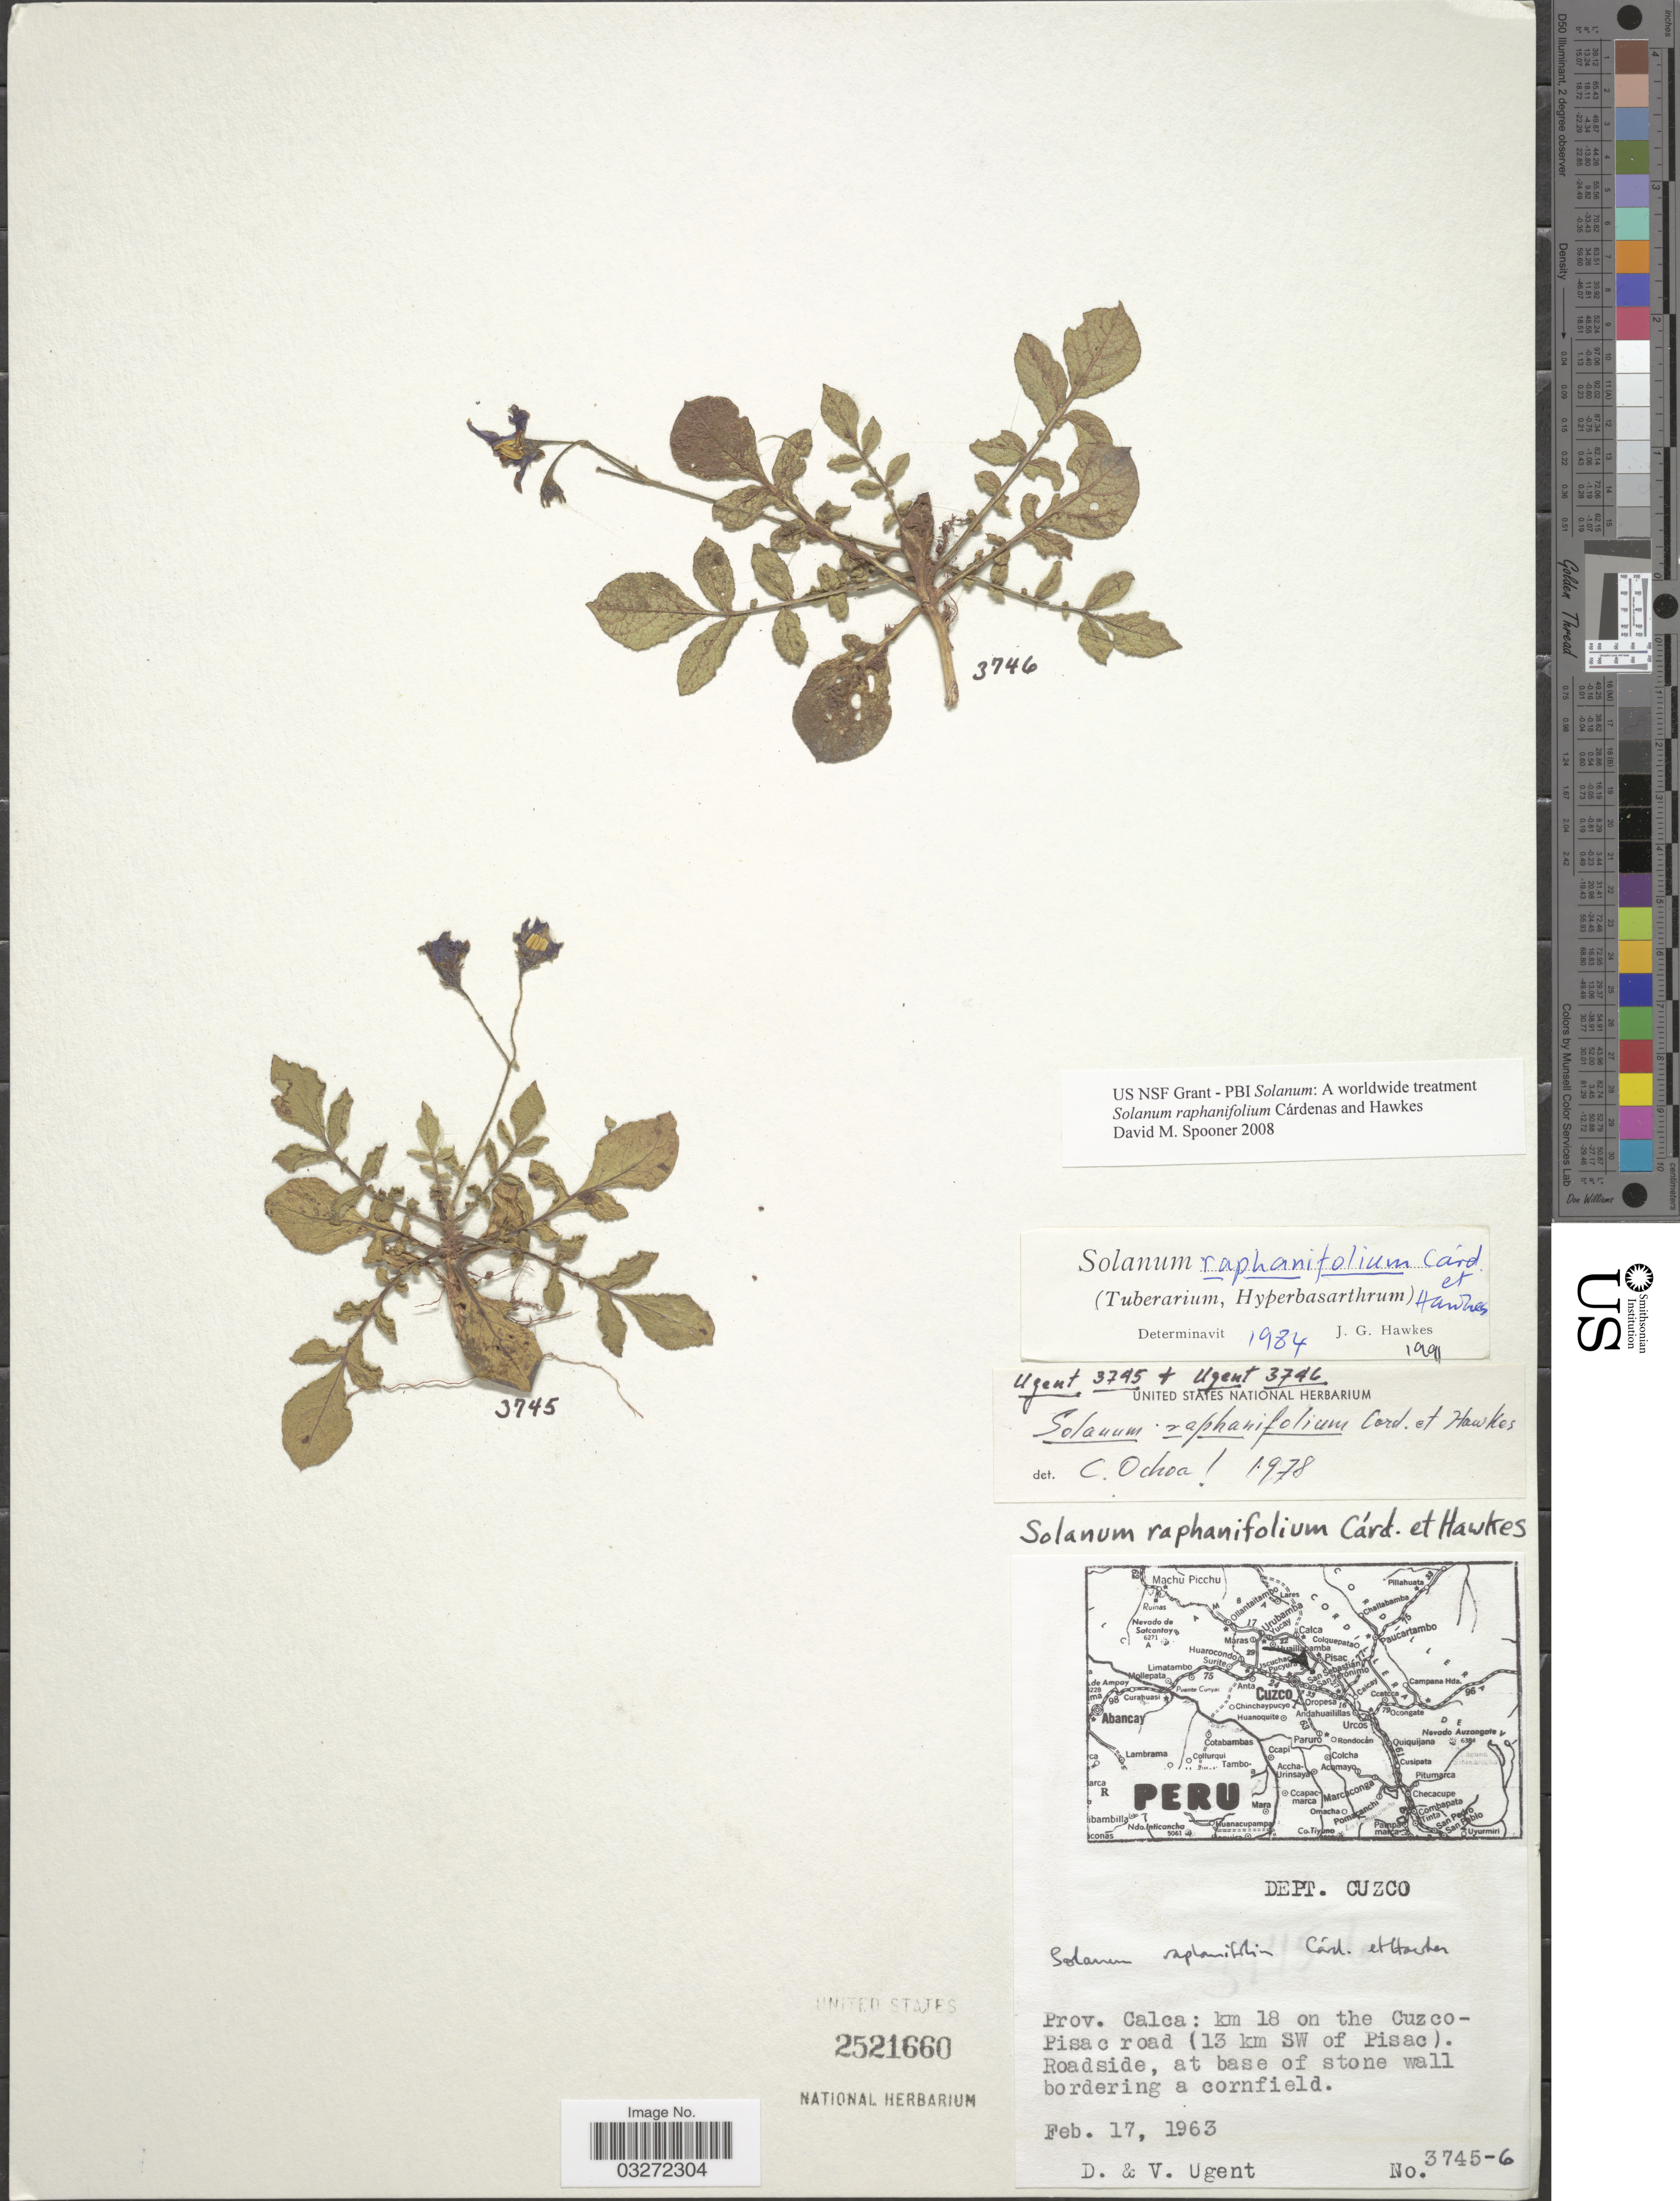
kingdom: Plantae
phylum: Tracheophyta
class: Magnoliopsida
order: Solanales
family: Solanaceae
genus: Solanum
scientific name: Solanum raphanifolium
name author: Cárdenas & Hawkes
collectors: D. Ugent & V. Ugent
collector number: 3745-6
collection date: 1963-02-17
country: Peru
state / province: Cusco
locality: Dept. Cuzco, Prov. Calca: km 18 on the Cuzco-Pisac road (13 km SW of Pisac).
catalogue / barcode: US 2521660